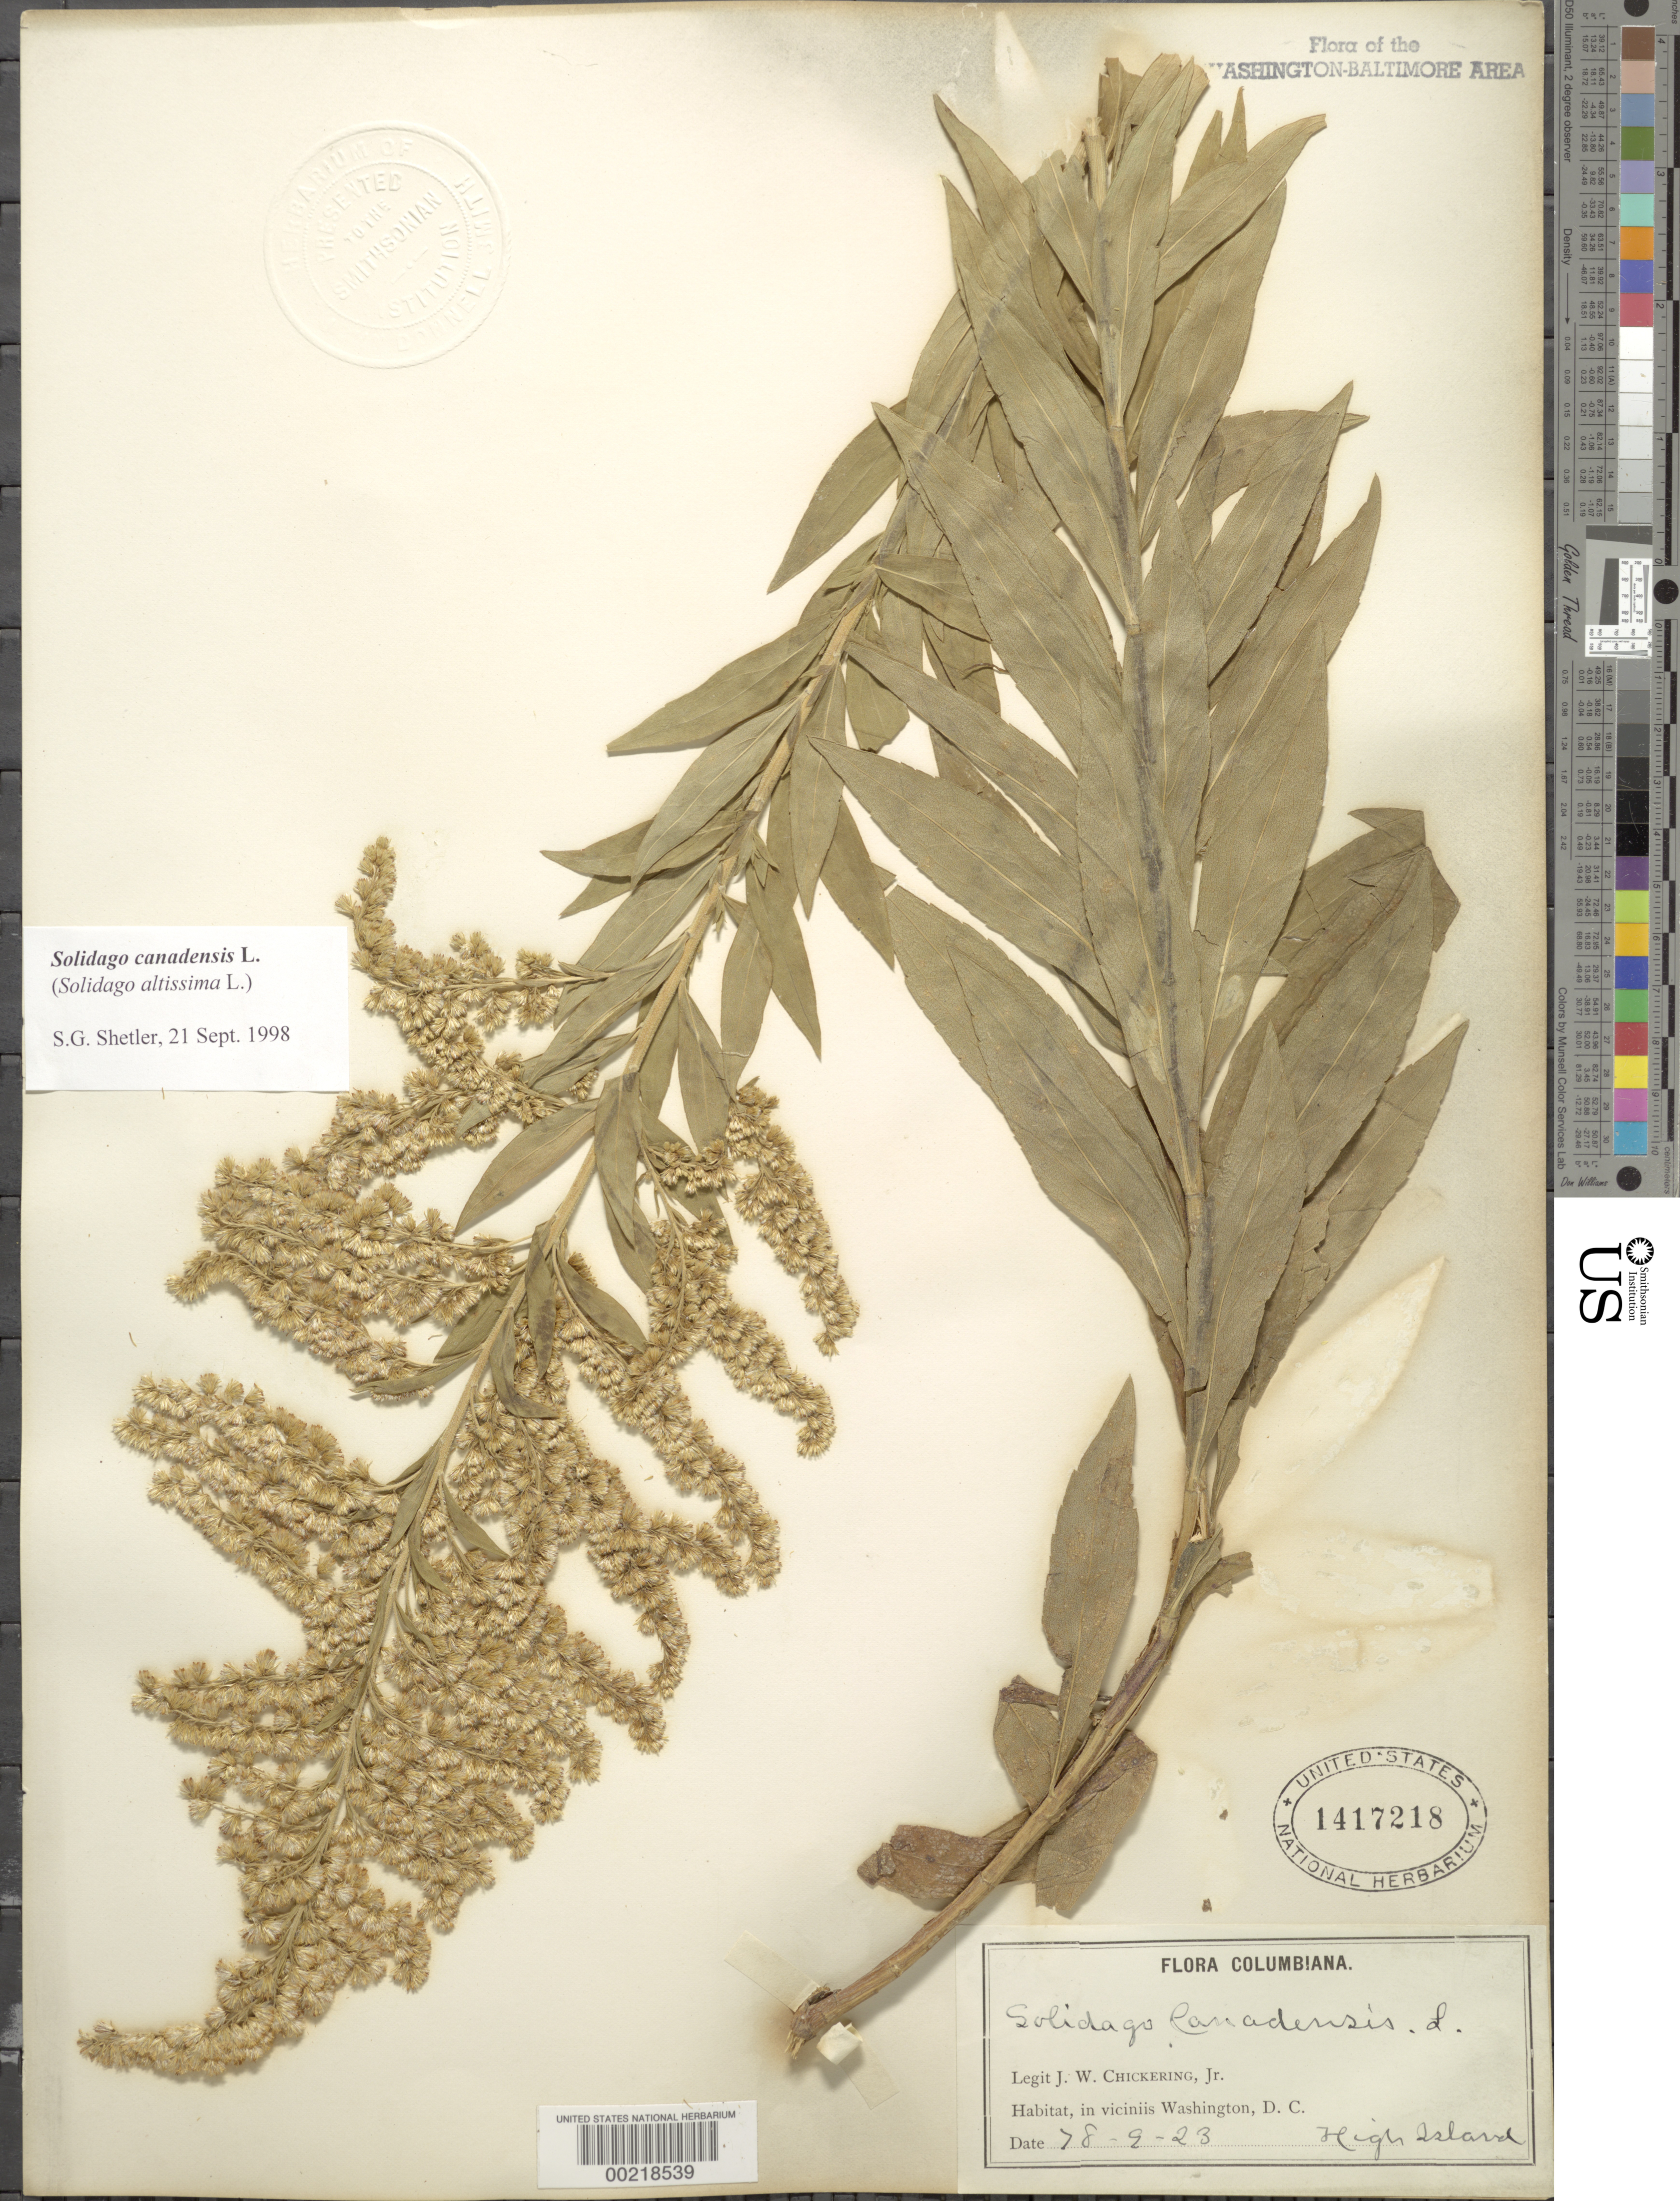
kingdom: Plantae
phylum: Tracheophyta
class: Magnoliopsida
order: Asterales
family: Asteraceae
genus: Solidago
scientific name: Solidago canadensis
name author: L.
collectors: J. Chickering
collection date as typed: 18 Sep 1923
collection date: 1923-09-18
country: United States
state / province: Maryland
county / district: Montgomery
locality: High Island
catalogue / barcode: US 1417218